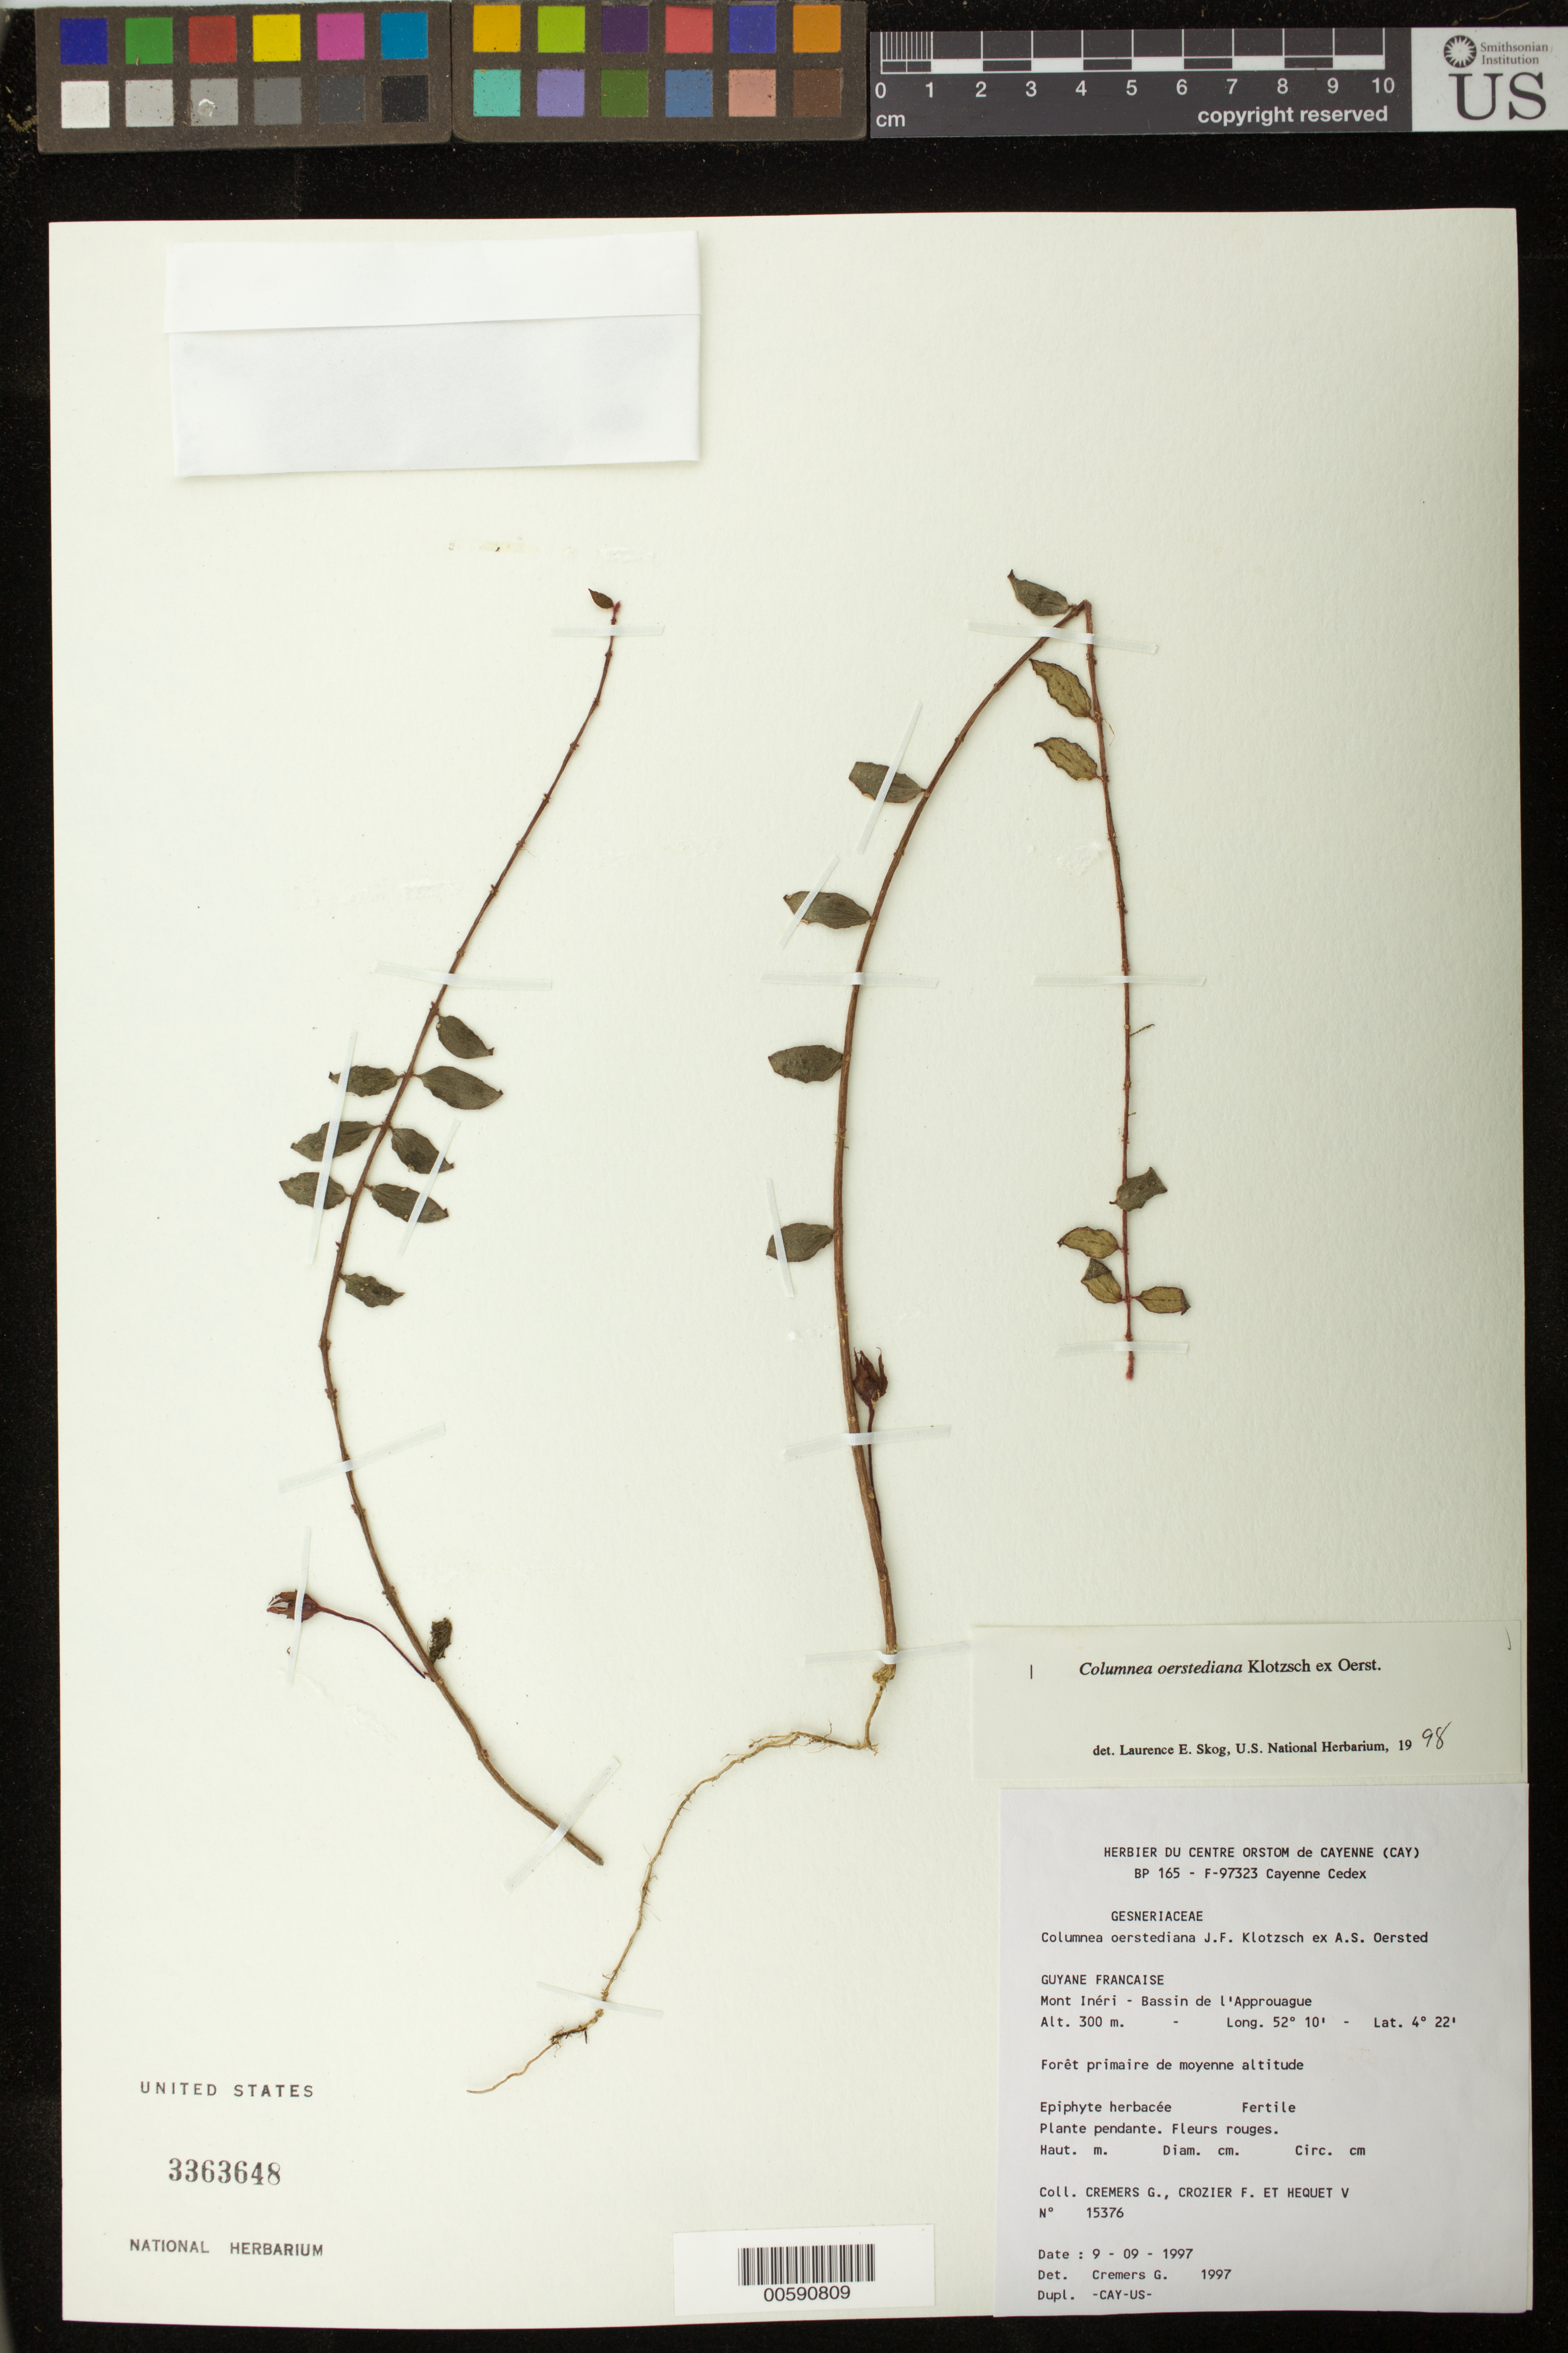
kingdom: Plantae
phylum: Tracheophyta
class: Magnoliopsida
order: Lamiales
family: Gesneriaceae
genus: Columnea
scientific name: Columnea oerstediana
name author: Klotzsch ex Oerst.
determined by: Skog, Laurence E.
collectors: G. Cremers, F. Crozier & V. Hequet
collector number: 15376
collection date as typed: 09 Sep 1997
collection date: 1997-09-09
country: French Guiana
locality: Mont Inéri - Bassin de l'Approuague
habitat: Petite crique dans la forêt de moyenne altitude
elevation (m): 300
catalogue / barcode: US 3363648